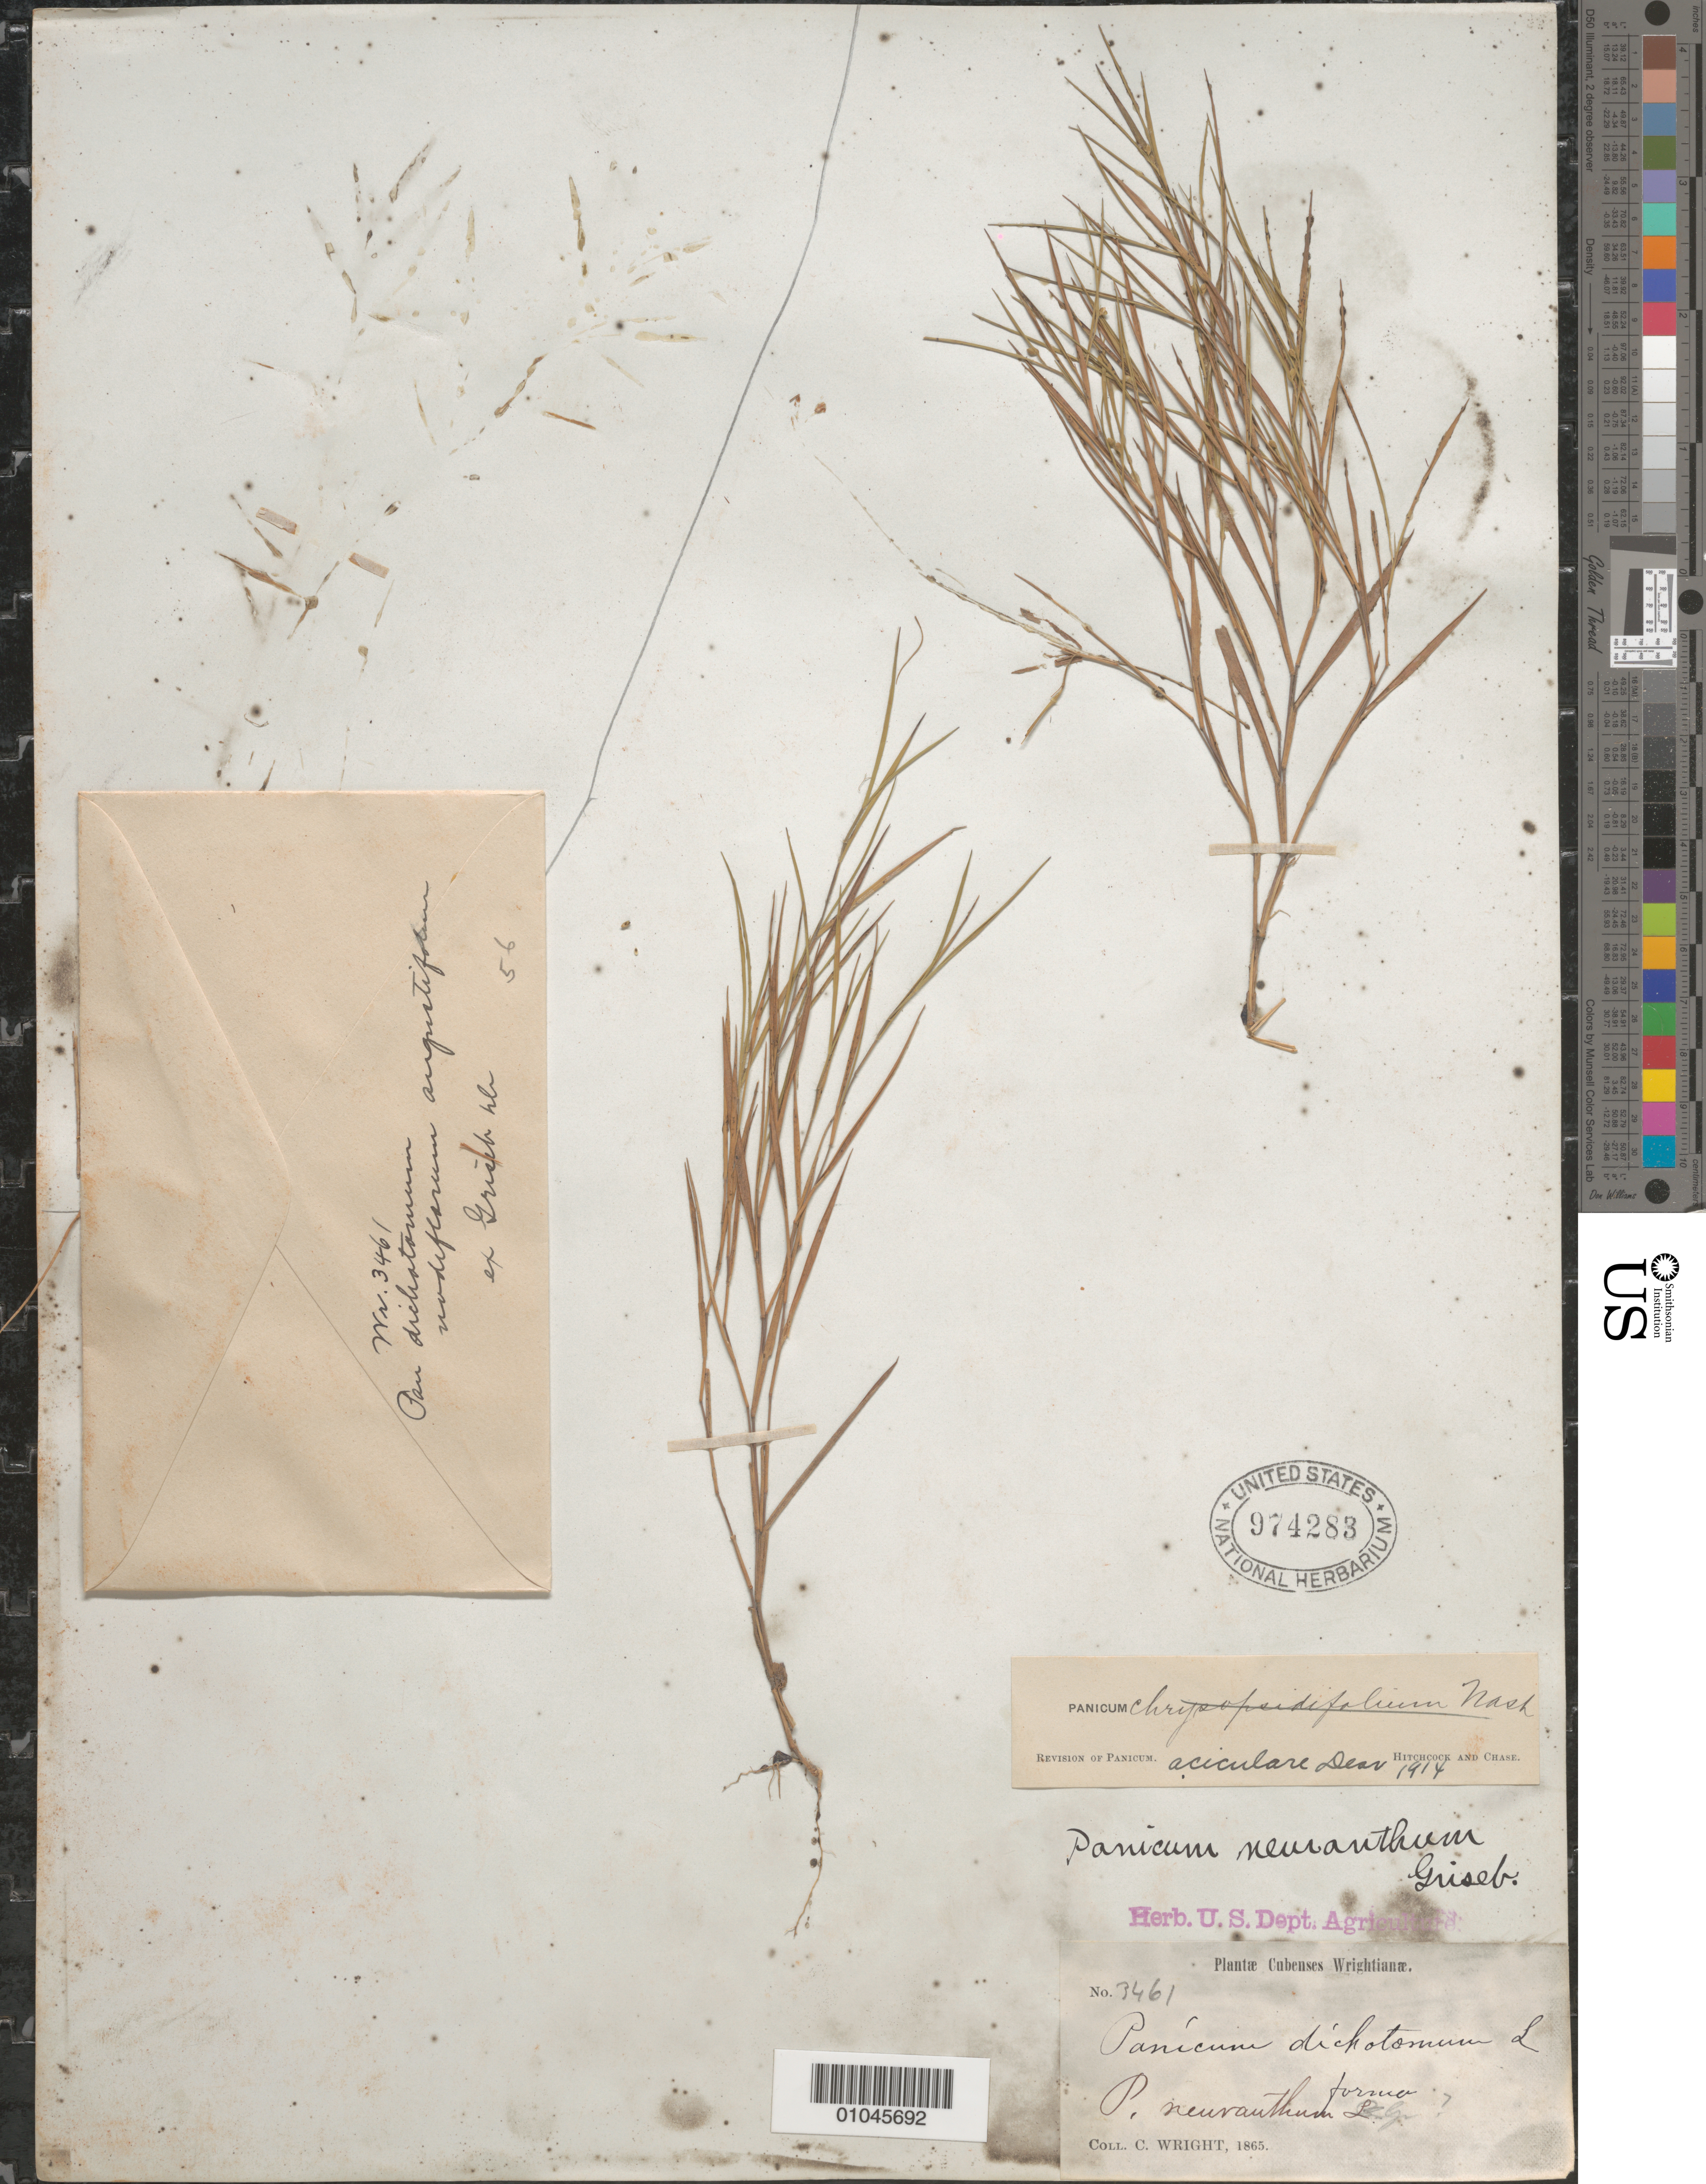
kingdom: Plantae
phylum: Tracheophyta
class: Liliopsida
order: Poales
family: Poaceae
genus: Panicum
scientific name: Panicum aciculare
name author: Desv. ex Poir.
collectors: C. Wright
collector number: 3461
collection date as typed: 1865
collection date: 1865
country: Cuba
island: Cuba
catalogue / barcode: US 974283